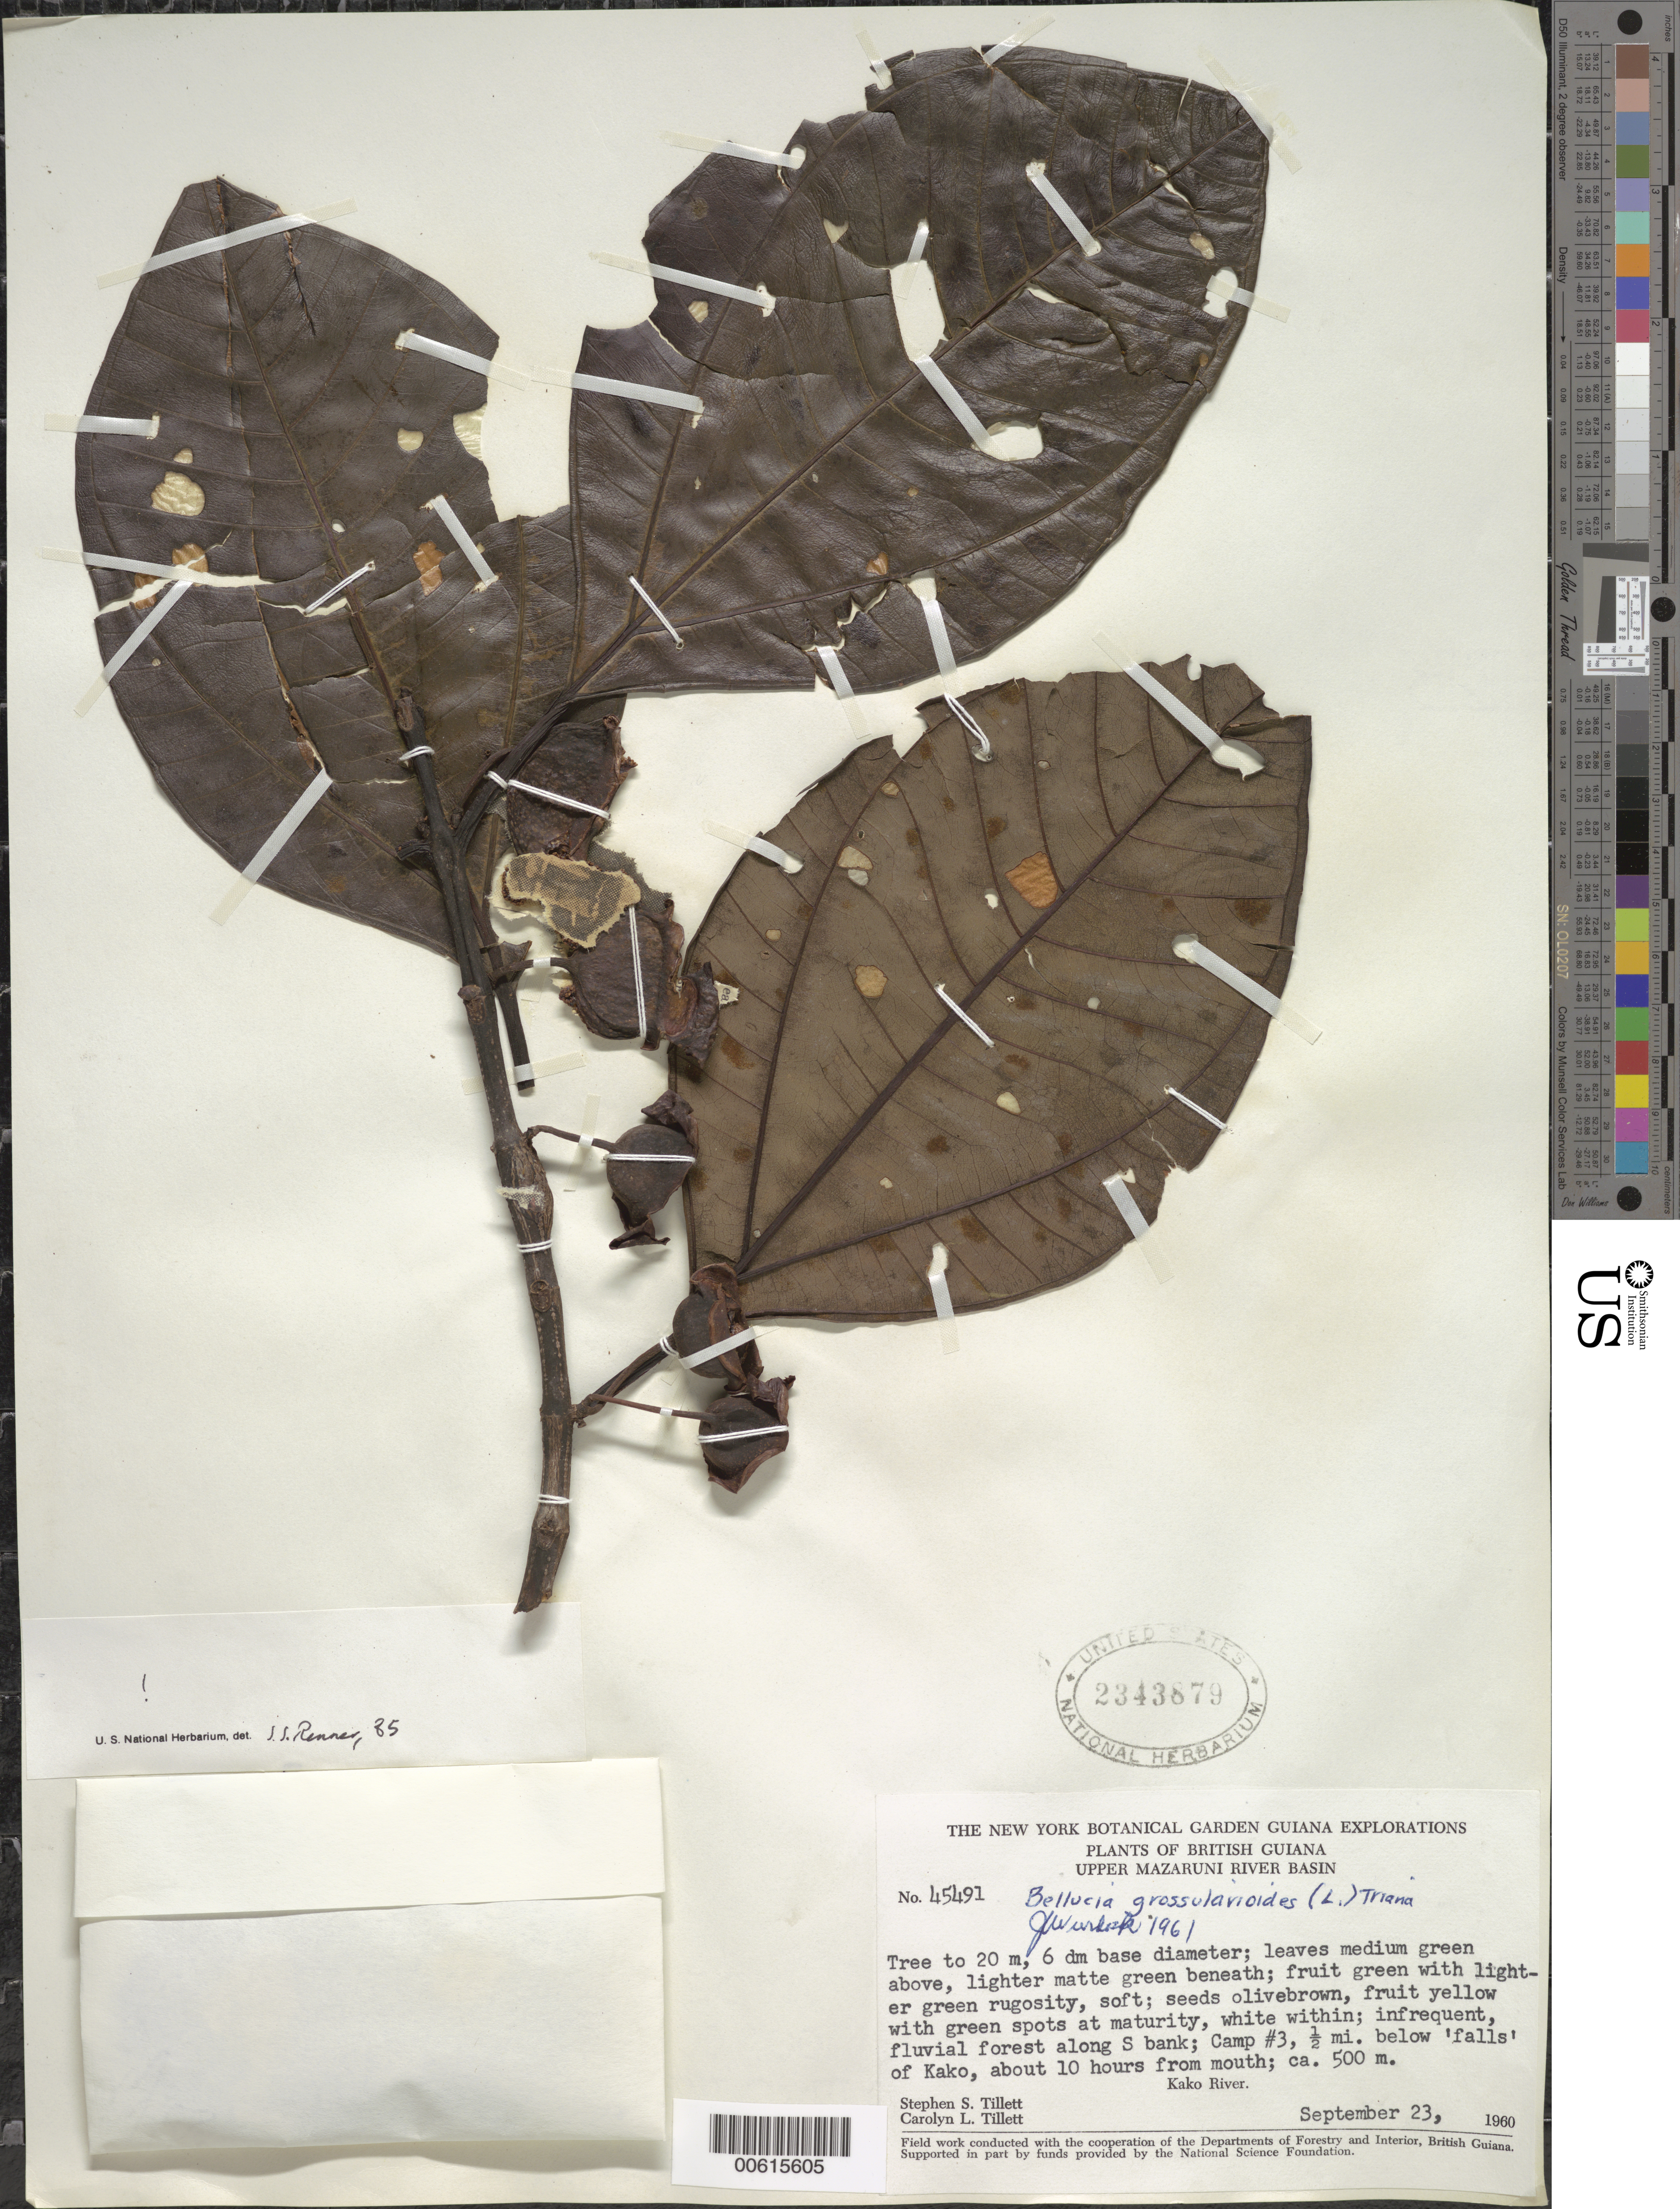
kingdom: Plantae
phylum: Tracheophyta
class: Magnoliopsida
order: Myrtales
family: Melastomataceae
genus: Bellucia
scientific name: Bellucia grossularioides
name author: (L.) Triana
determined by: Renner, S. S.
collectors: S. S. Tillett, C. L. Tillett & R. Boyan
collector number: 45491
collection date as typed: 23-Sep-60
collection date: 1960-09-23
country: Guyana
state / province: Cuyuni-Mazaruni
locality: Camp #3, 1/2 mile below 'falls' of Kako R., S bank, about 10 hours from mouth, Upper Mazaruni R basin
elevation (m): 500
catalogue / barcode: US 2343879